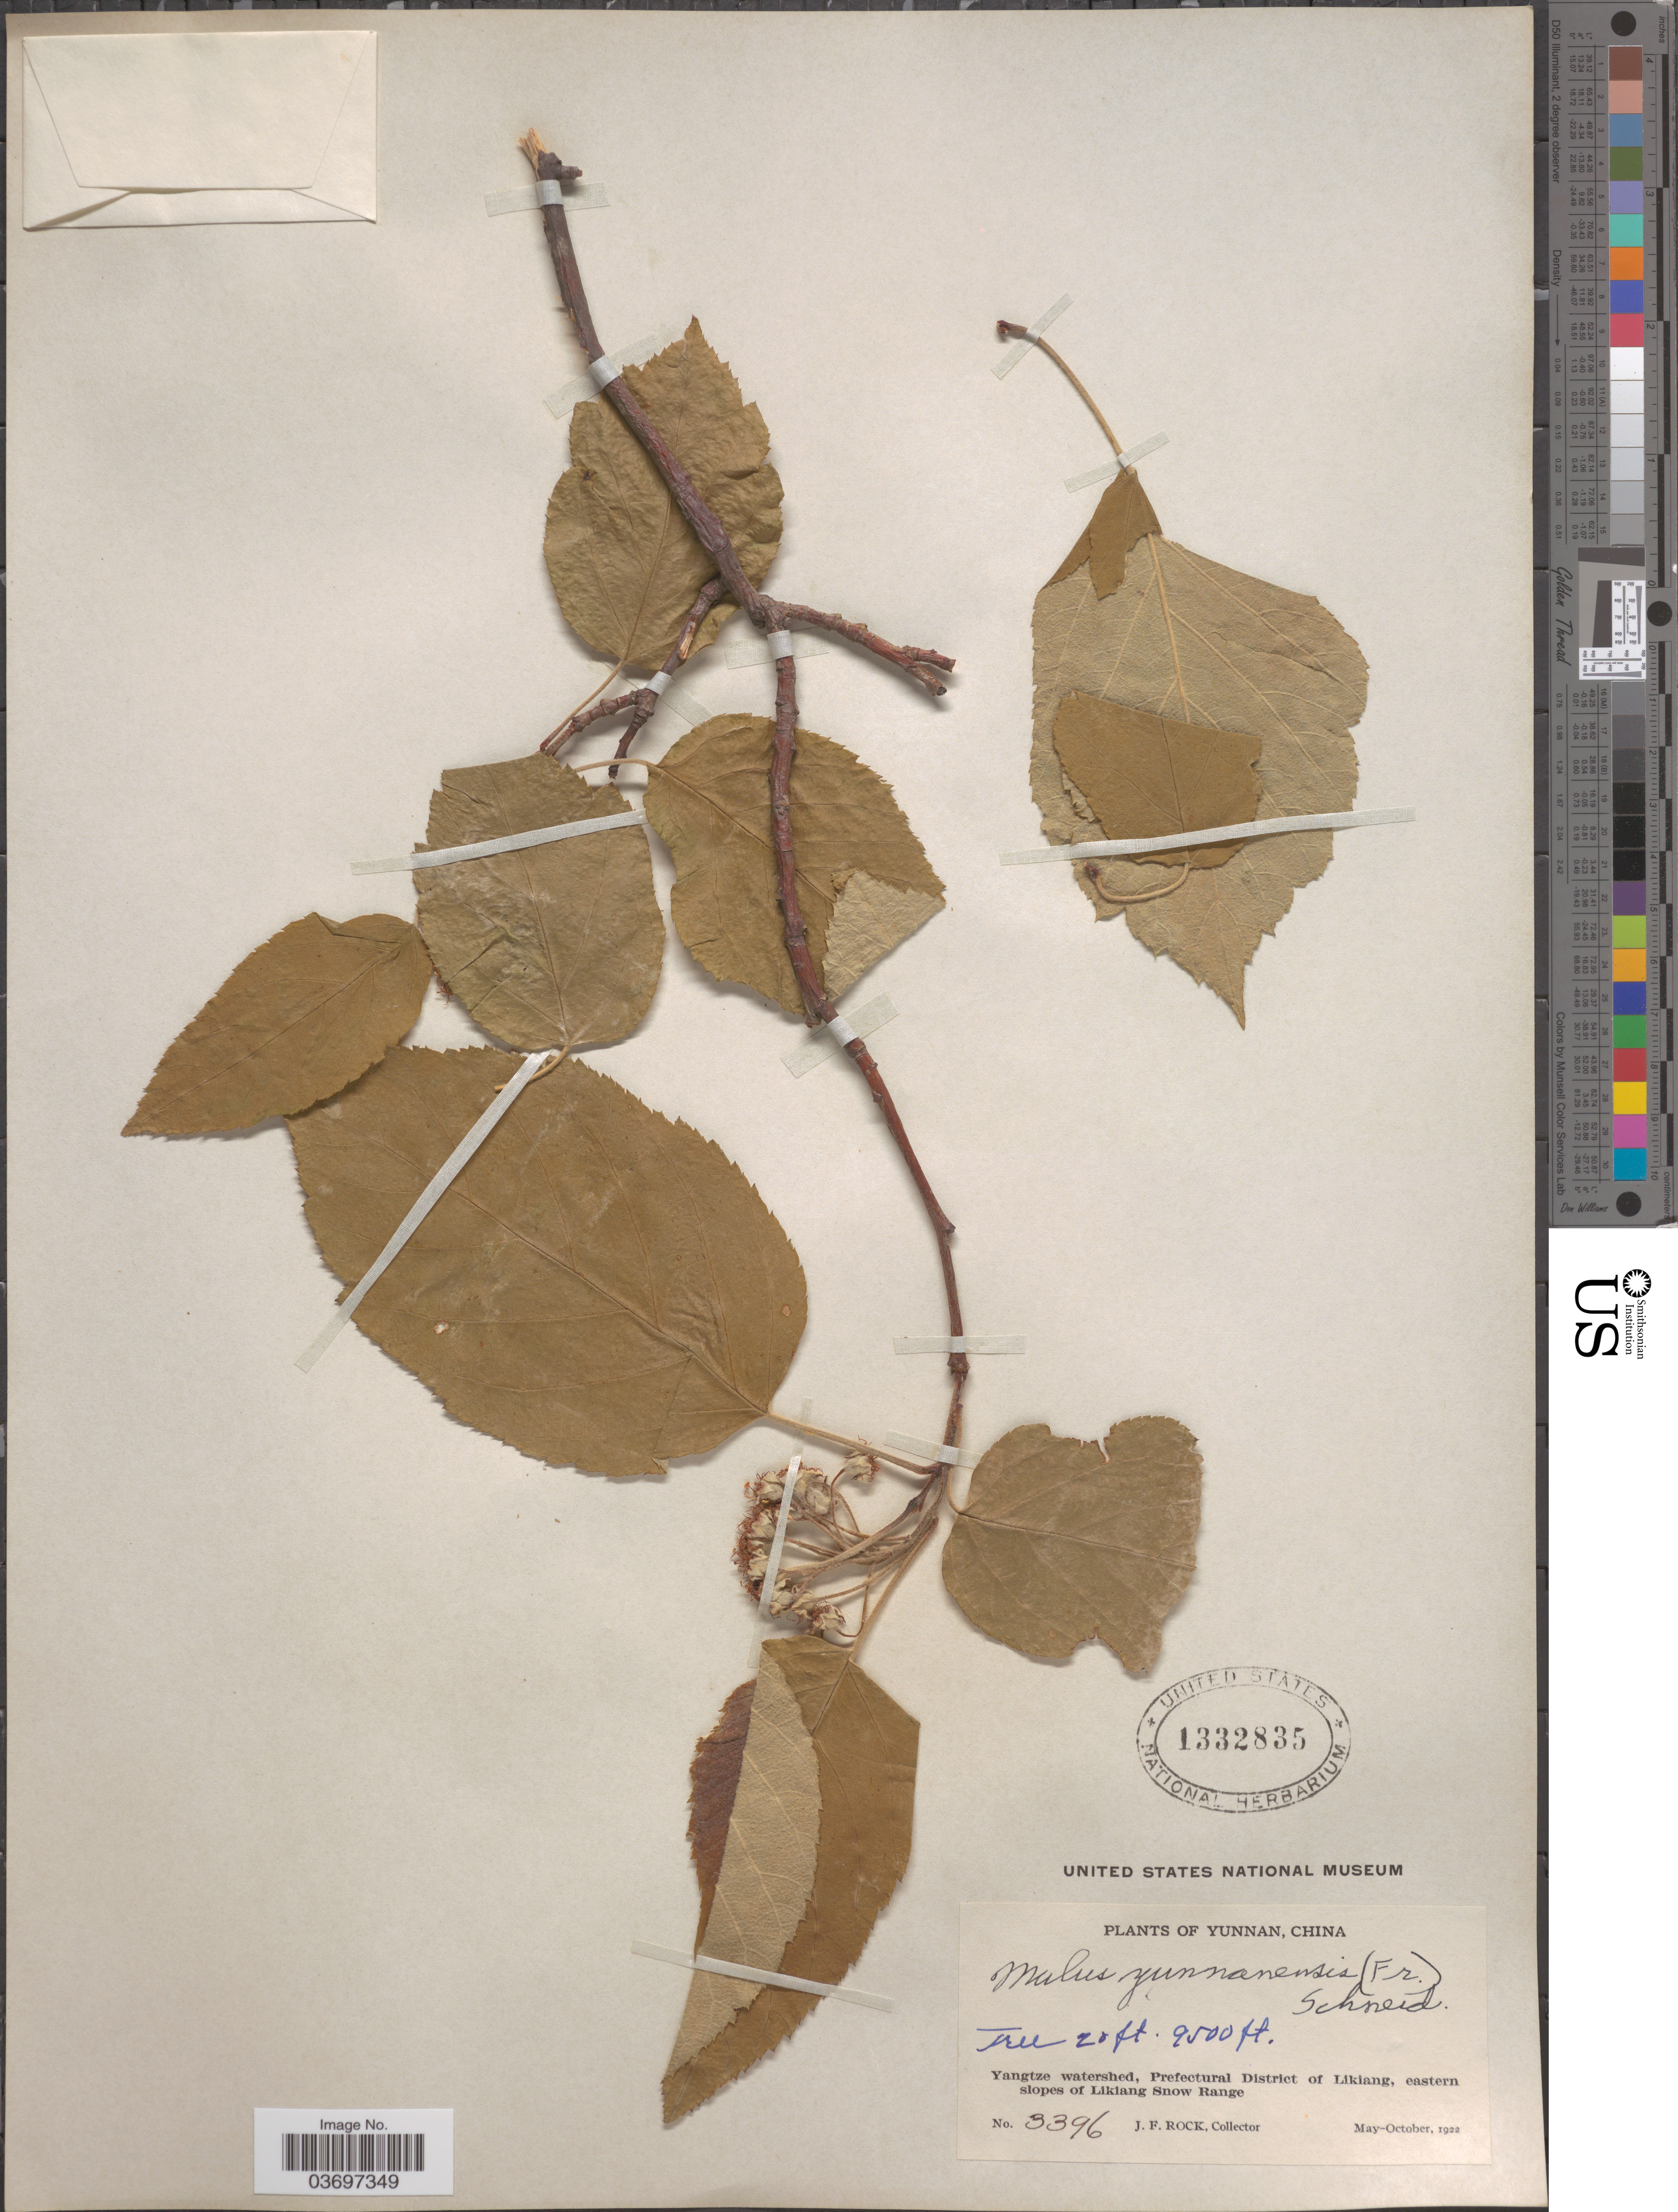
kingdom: Plantae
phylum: Tracheophyta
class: Magnoliopsida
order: Rosales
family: Rosaceae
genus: Malus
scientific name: Malus yunnanensis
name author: (Franch.) C.K. Schneid.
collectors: J. Rock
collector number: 3396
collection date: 1922-05/1922-10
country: China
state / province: Yunnan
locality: Yangtze watershed, Prefectural District of Likiang, eastern slopes of Likiang Snow Range.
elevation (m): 2896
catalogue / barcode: US 1332835